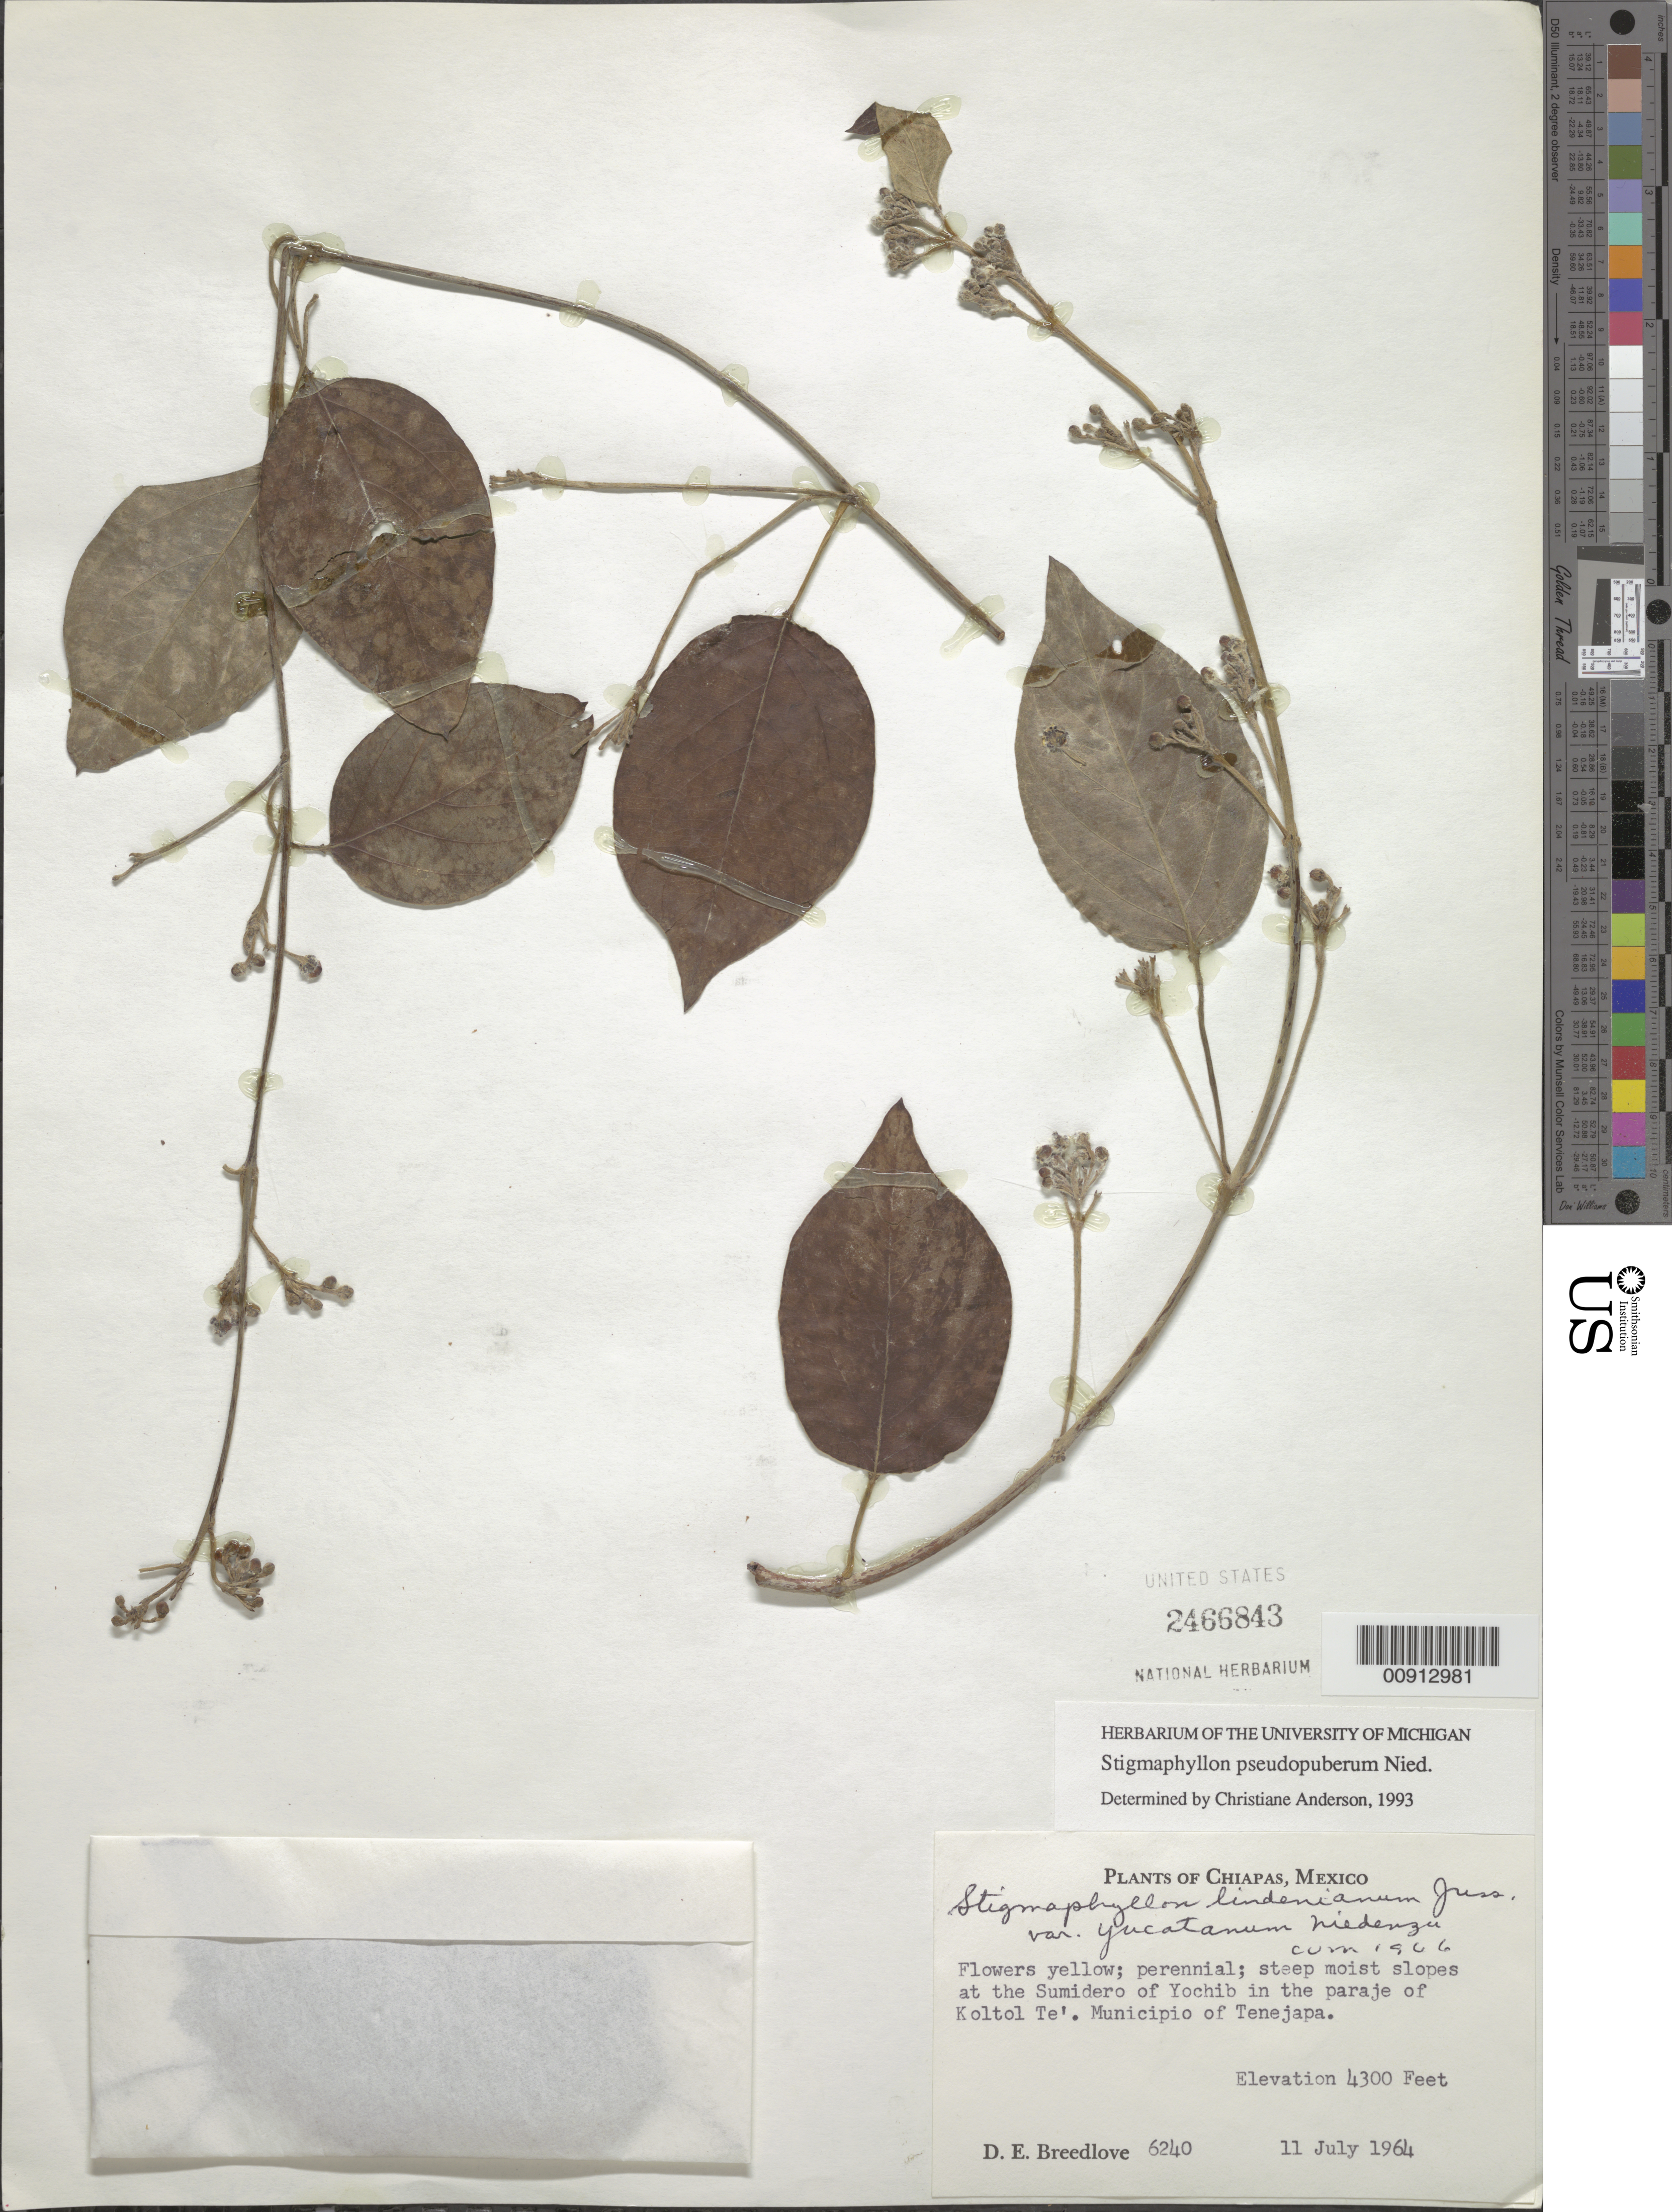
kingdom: Plantae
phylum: Tracheophyta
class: Magnoliopsida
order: Malpighiales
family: Malpighiaceae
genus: Stigmaphyllon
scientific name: Stigmaphyllon pseudopuberum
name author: Nied.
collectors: D. E. Breedlove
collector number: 6240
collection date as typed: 11 Jul 1964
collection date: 1964-07-11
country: Mexico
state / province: Chiapas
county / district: Tenejapa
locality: At the Sumidero of Yochib in the paraje of Koltol Te'. Municipio of Tenejapa, Chiapas.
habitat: Steep moist slopes.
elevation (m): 1311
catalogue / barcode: US 2466843